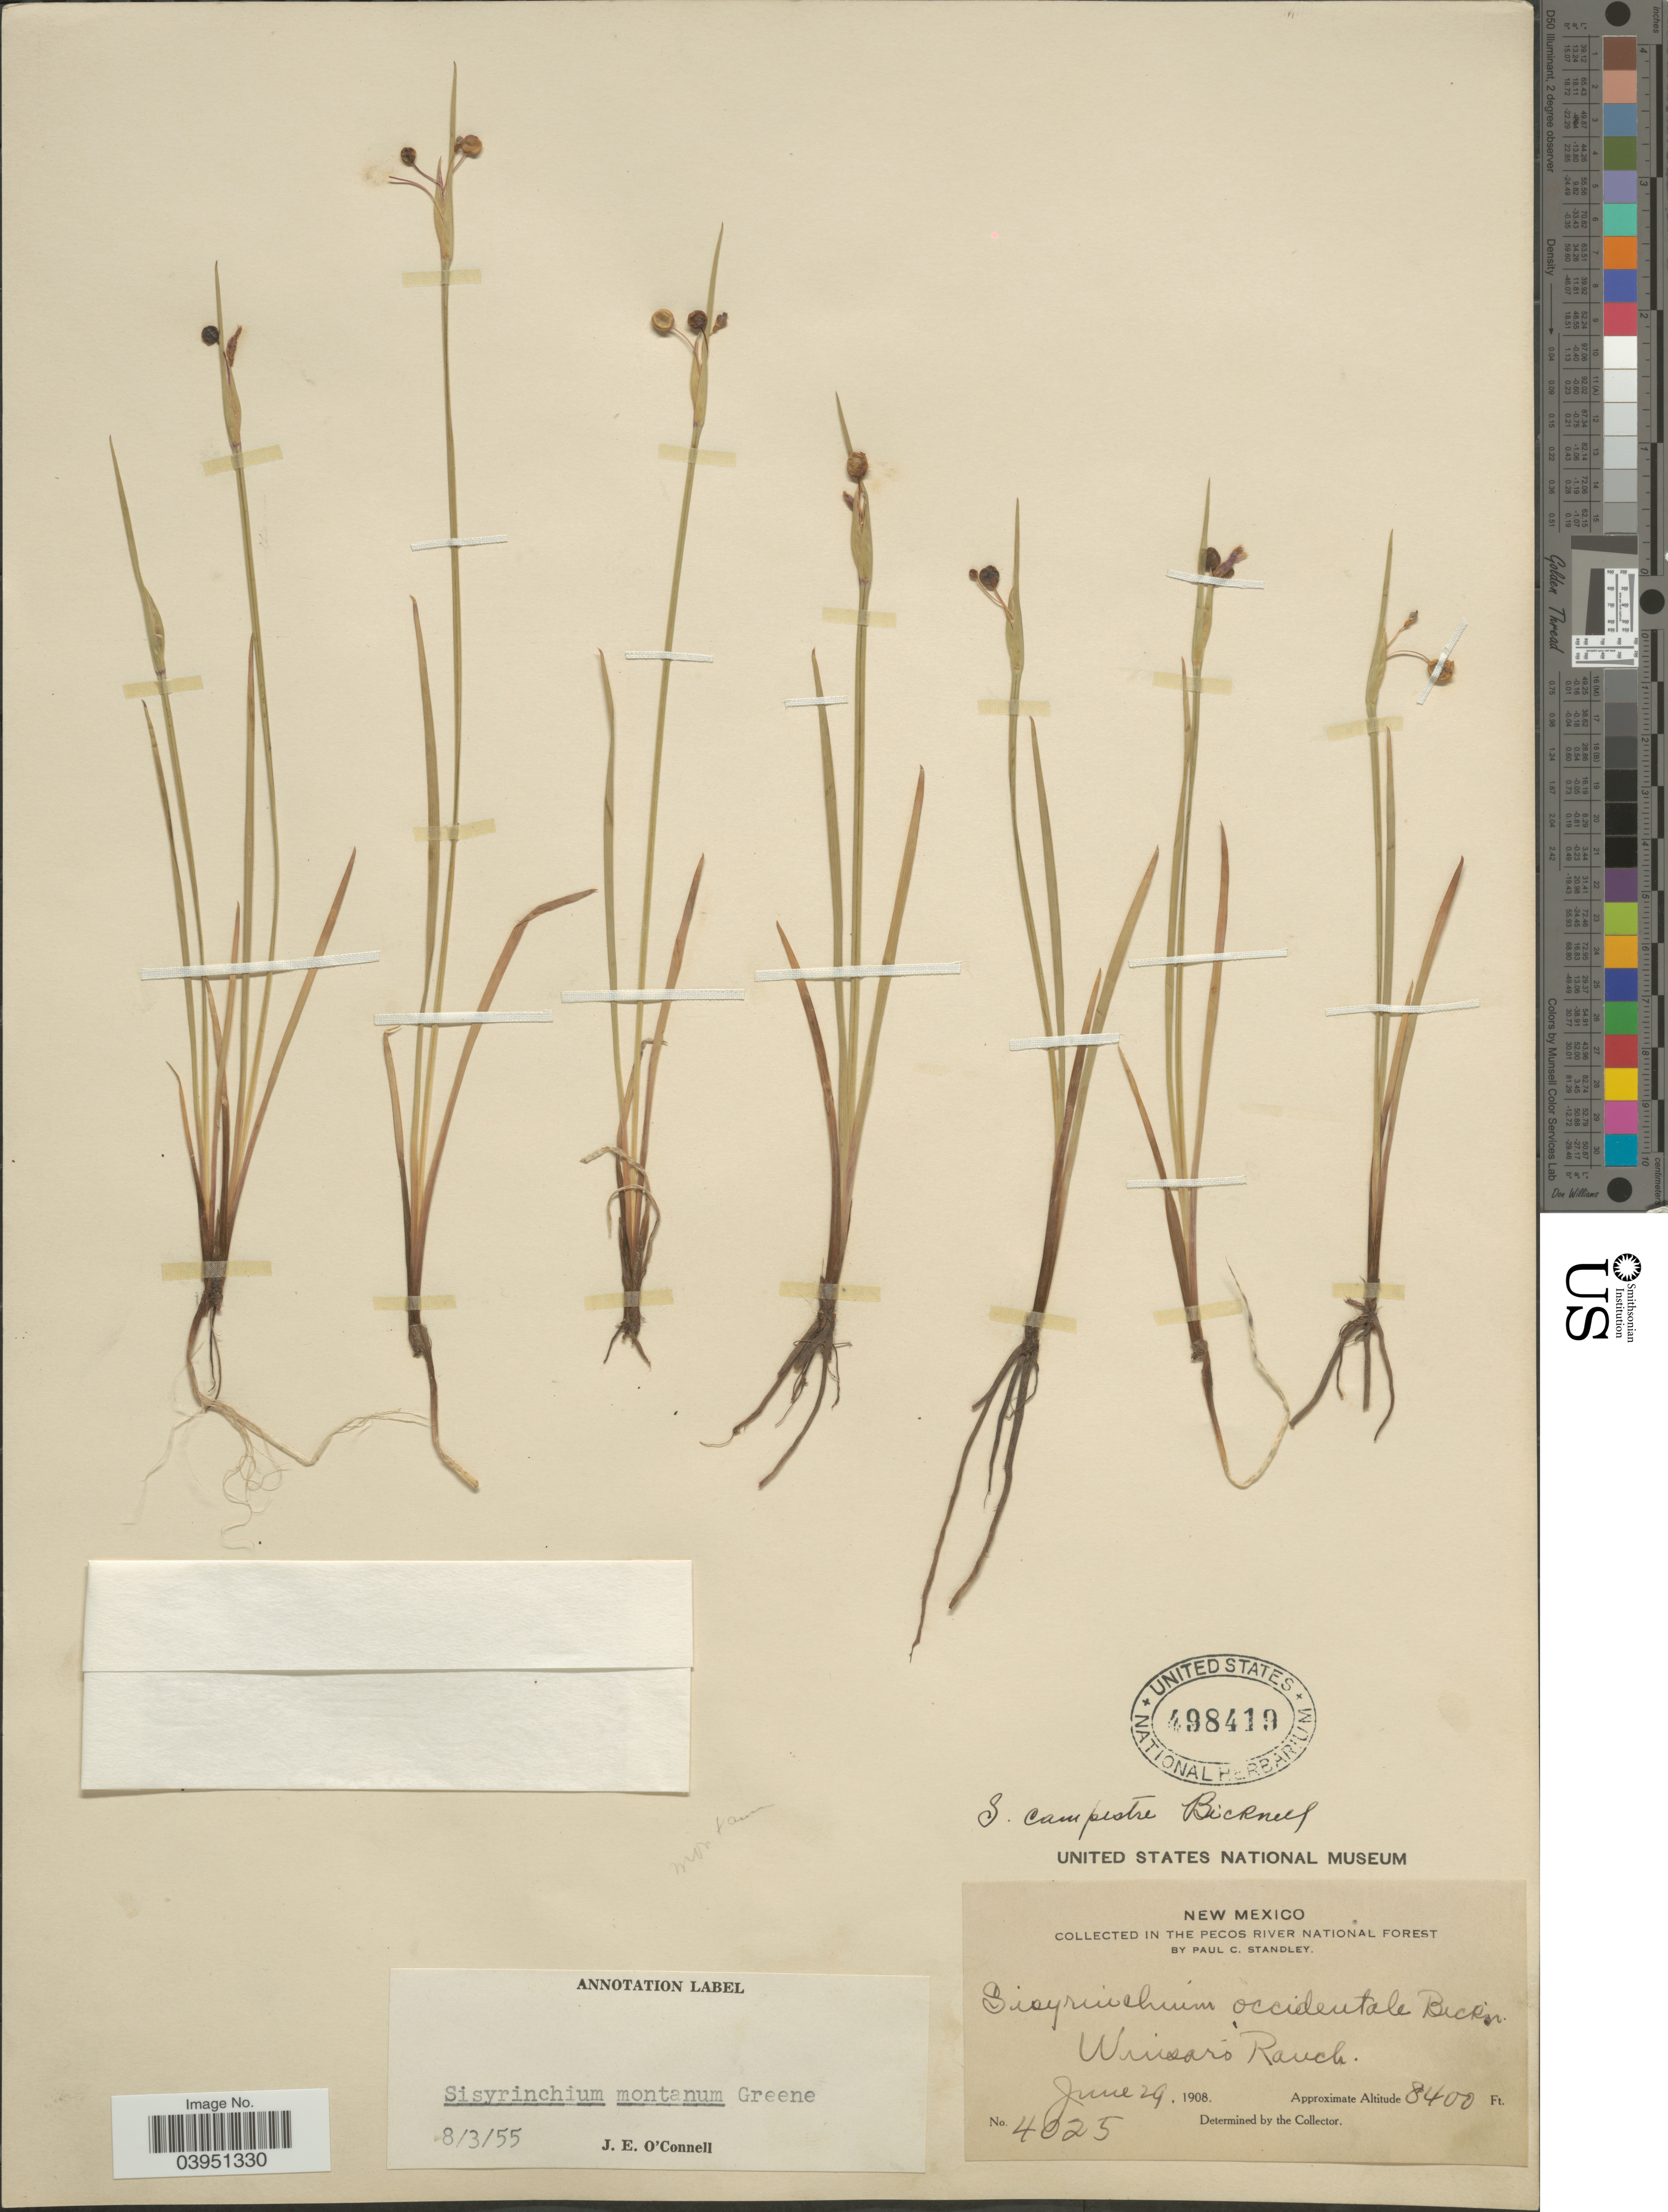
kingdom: Plantae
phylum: Tracheophyta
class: Liliopsida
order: Asparagales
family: Iridaceae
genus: Sisyrinchium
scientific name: Sisyrinchium montanum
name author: Greene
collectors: P. C. Standley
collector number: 4025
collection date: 1908-06-29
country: United States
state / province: New Mexico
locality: In the Pecos River National Forest. Winsars Ranch.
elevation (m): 2560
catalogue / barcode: US 498419